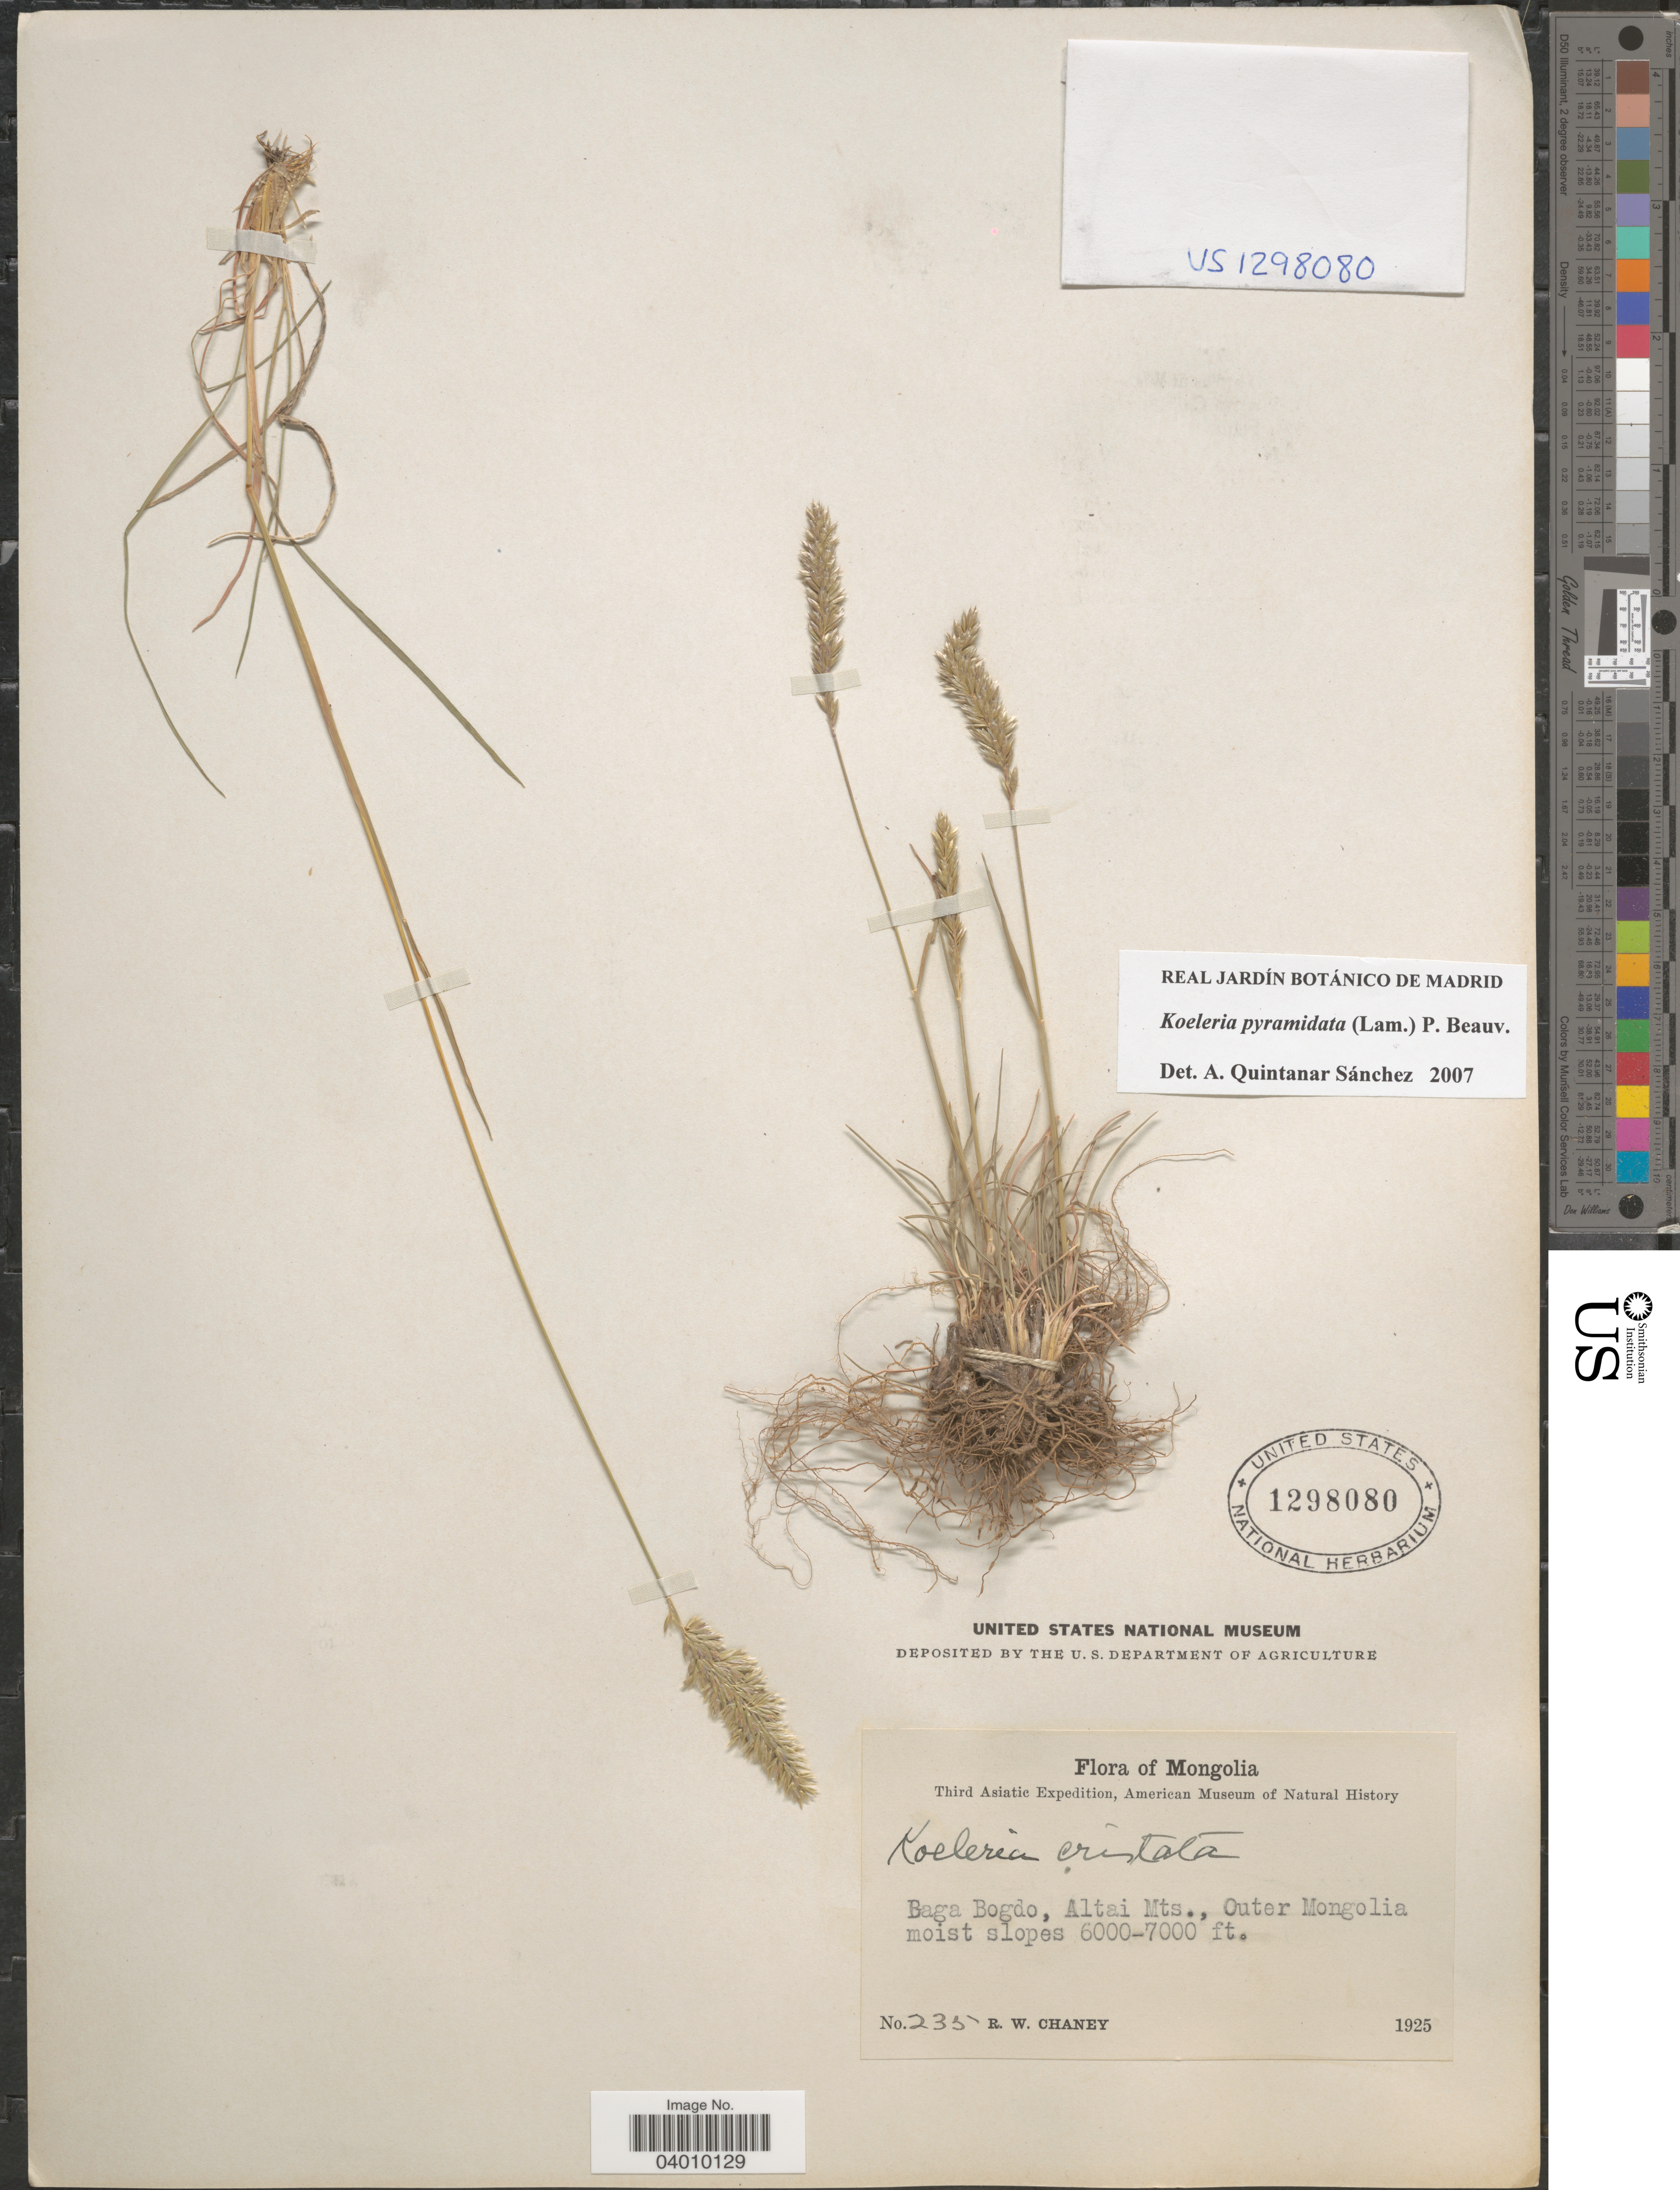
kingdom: Plantae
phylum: Tracheophyta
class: Liliopsida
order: Poales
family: Poaceae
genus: Koeleria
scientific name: Koeleria pyramidata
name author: (Lam.) P. Beauv.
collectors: R. Chaney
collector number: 235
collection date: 1925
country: Mongolia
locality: Baga Bogdo, Altai Mts., Outer Mongolia.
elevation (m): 1829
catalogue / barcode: US 1298080